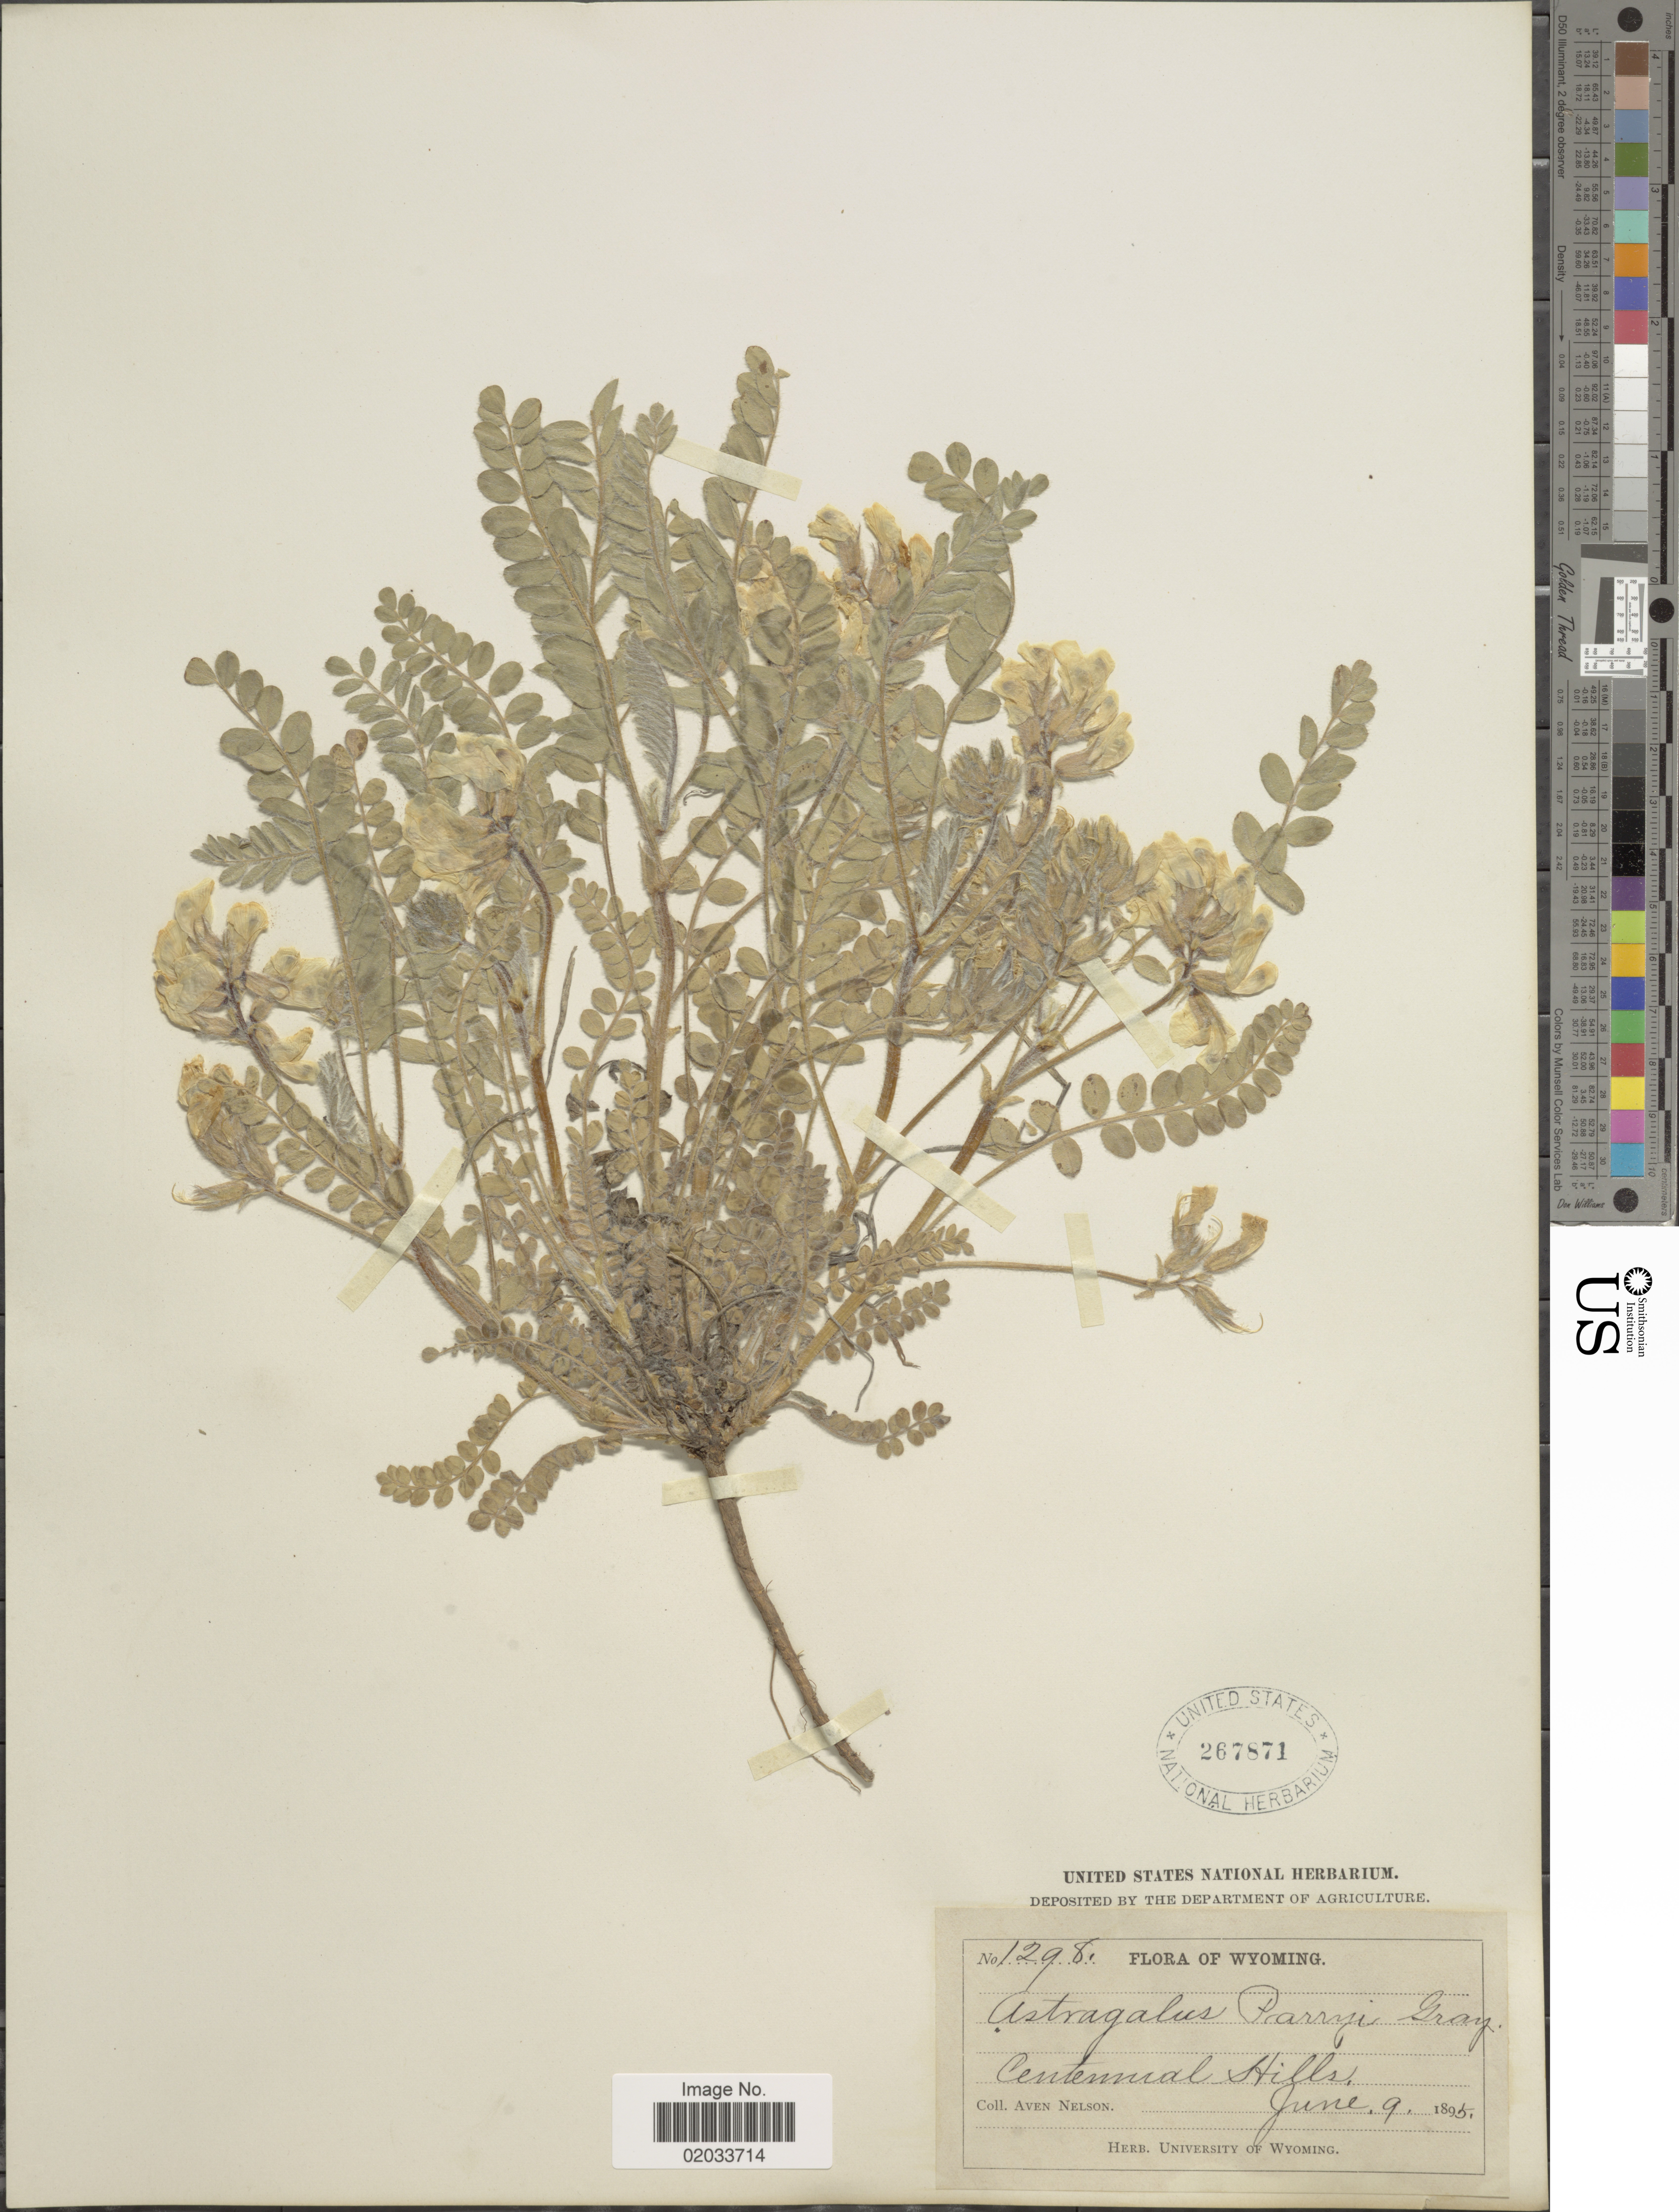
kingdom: Plantae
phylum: Tracheophyta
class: Magnoliopsida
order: Fabales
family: Fabaceae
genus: Astragalus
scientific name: Astragalus parryi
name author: A. Gray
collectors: A. Nelson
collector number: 1298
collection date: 1895-06-09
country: United States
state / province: Wyoming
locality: Centennial Hills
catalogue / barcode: US 267871